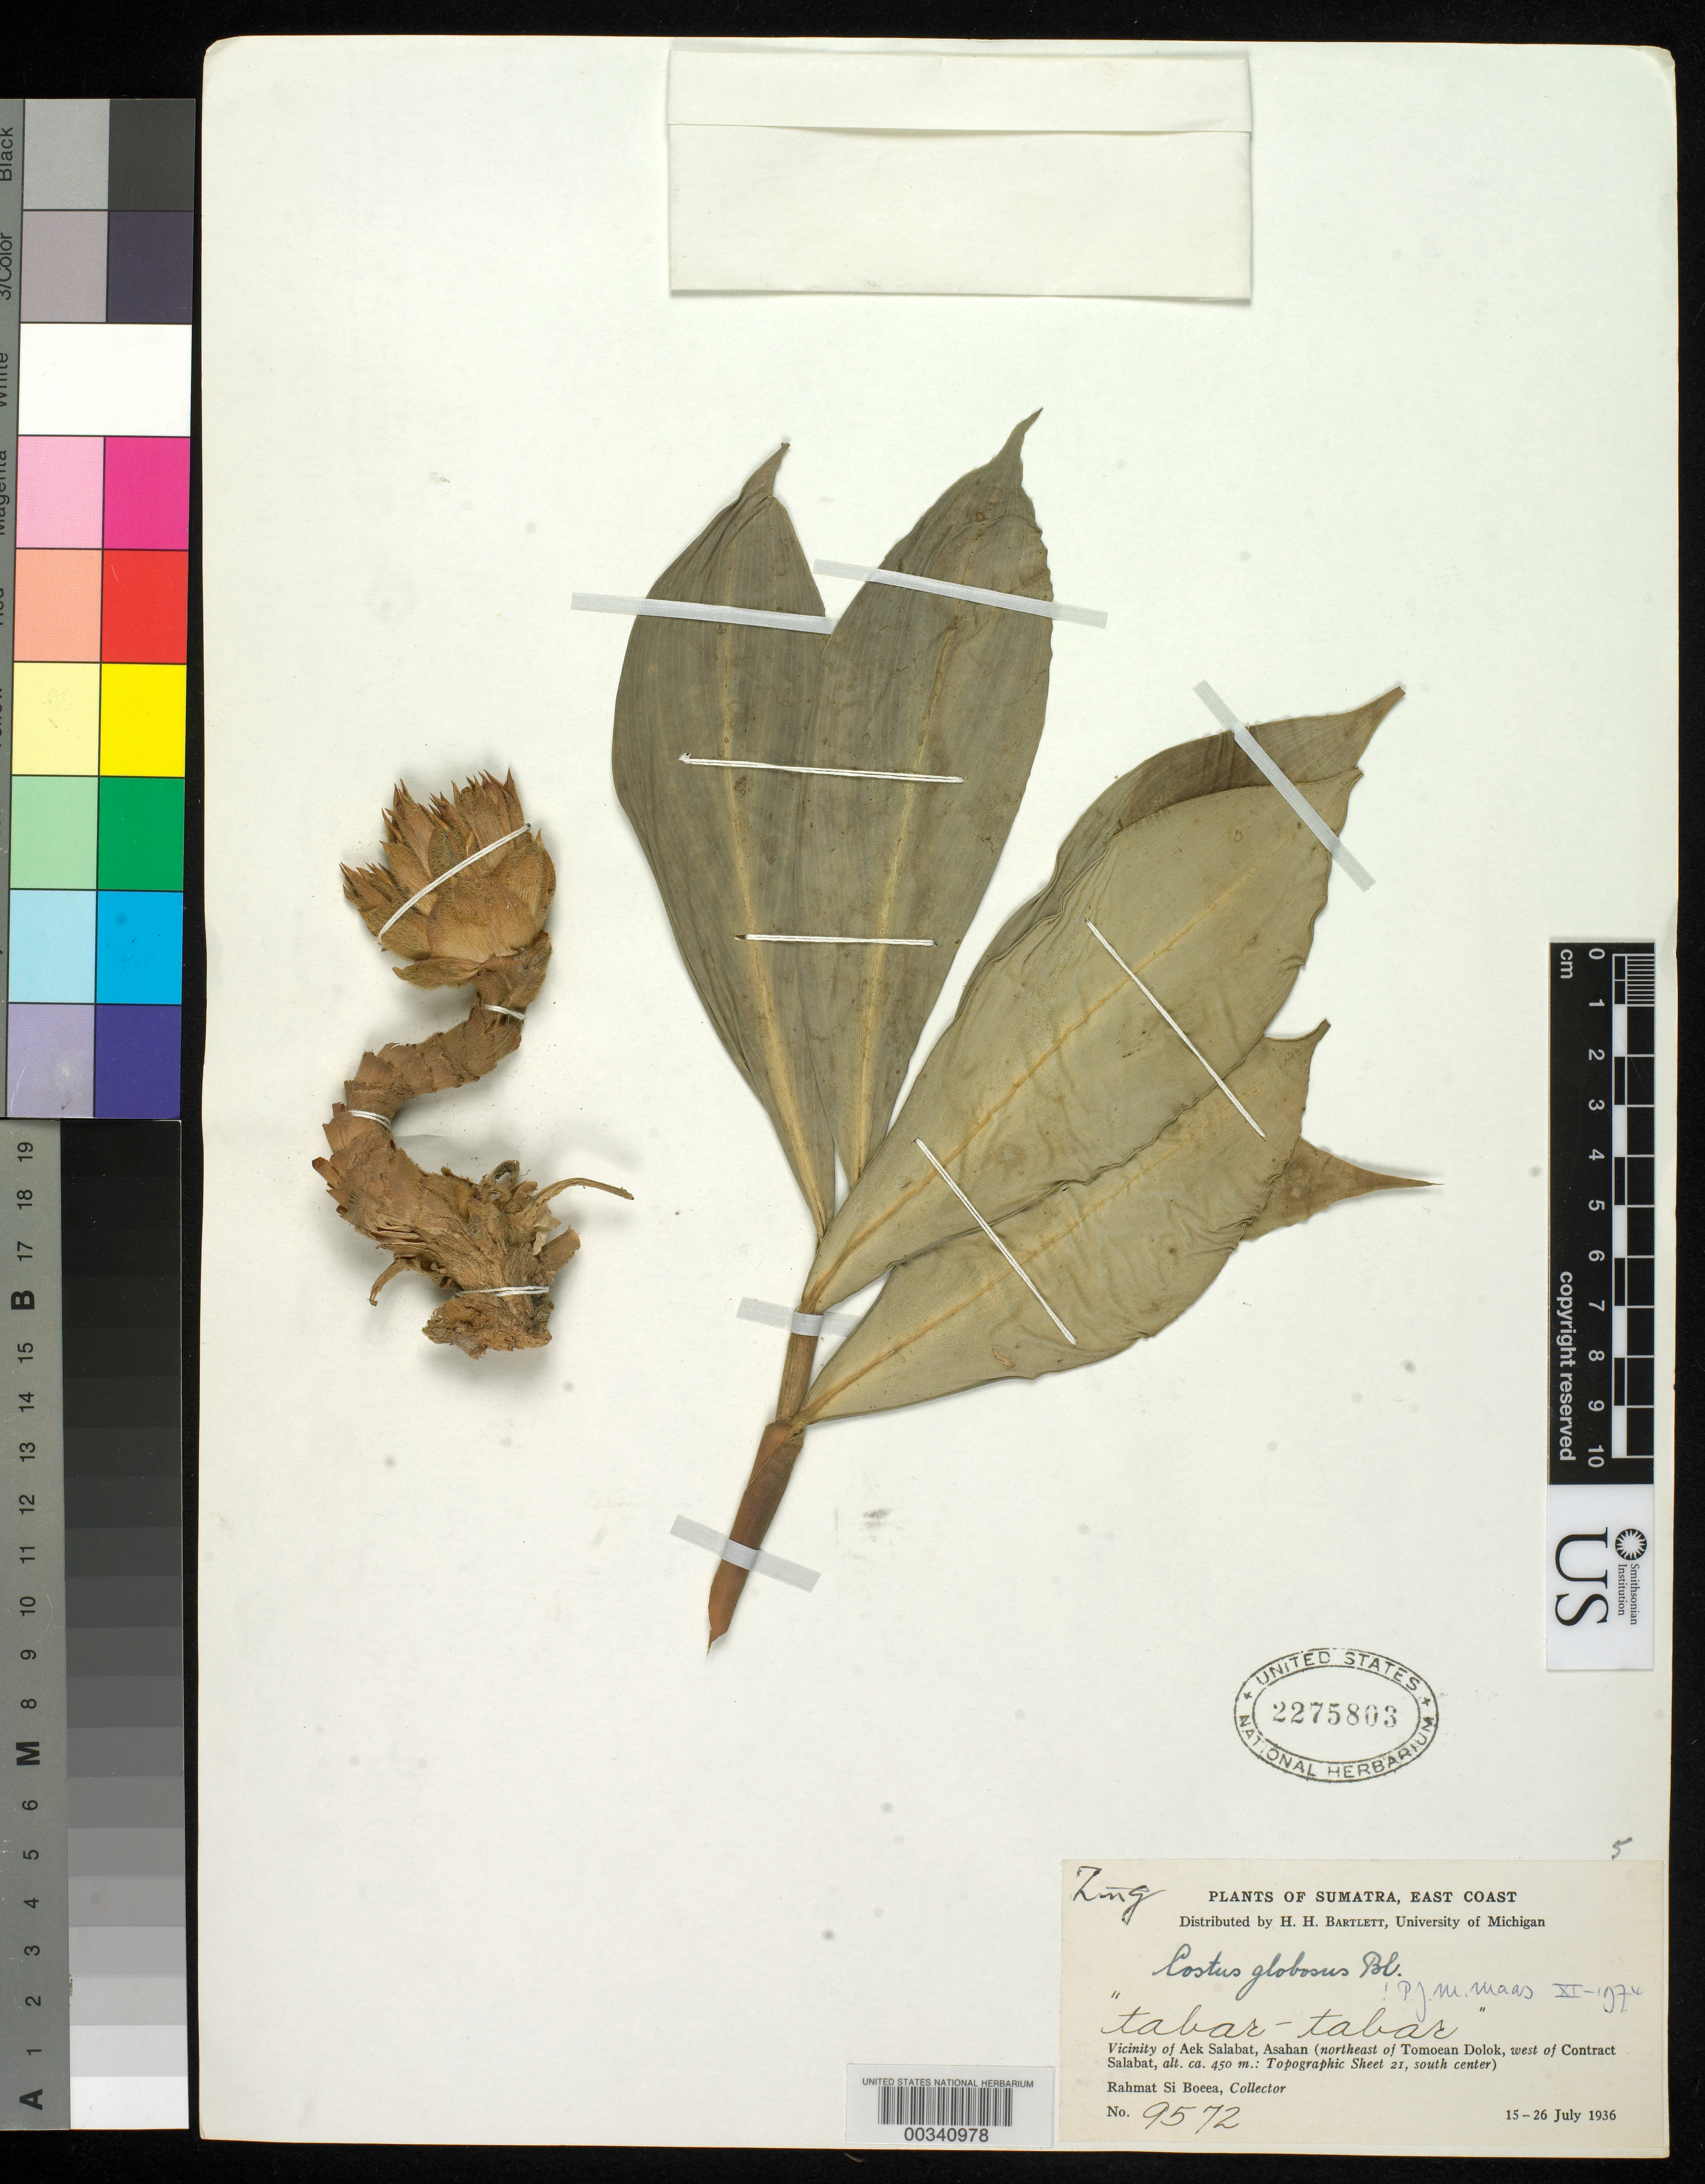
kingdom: Plantae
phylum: Tracheophyta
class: Liliopsida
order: Zingiberales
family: Costaceae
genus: Costus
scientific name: Costus globosus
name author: Blume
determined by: Maas, Paul J. M.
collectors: Rahmat Si Boeea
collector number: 9572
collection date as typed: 15 Jul 1936 to 26 Jul 1936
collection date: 1936-07-15/1936-07-26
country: Indonesia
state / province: Sumatra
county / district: Sumatera Utara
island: Sumatra I.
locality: (East Coast) vicinity of Aek Salabat, Asahan (NE of Tomoean Dolok, west of Contract Salabat).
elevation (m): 450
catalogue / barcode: US 2275803